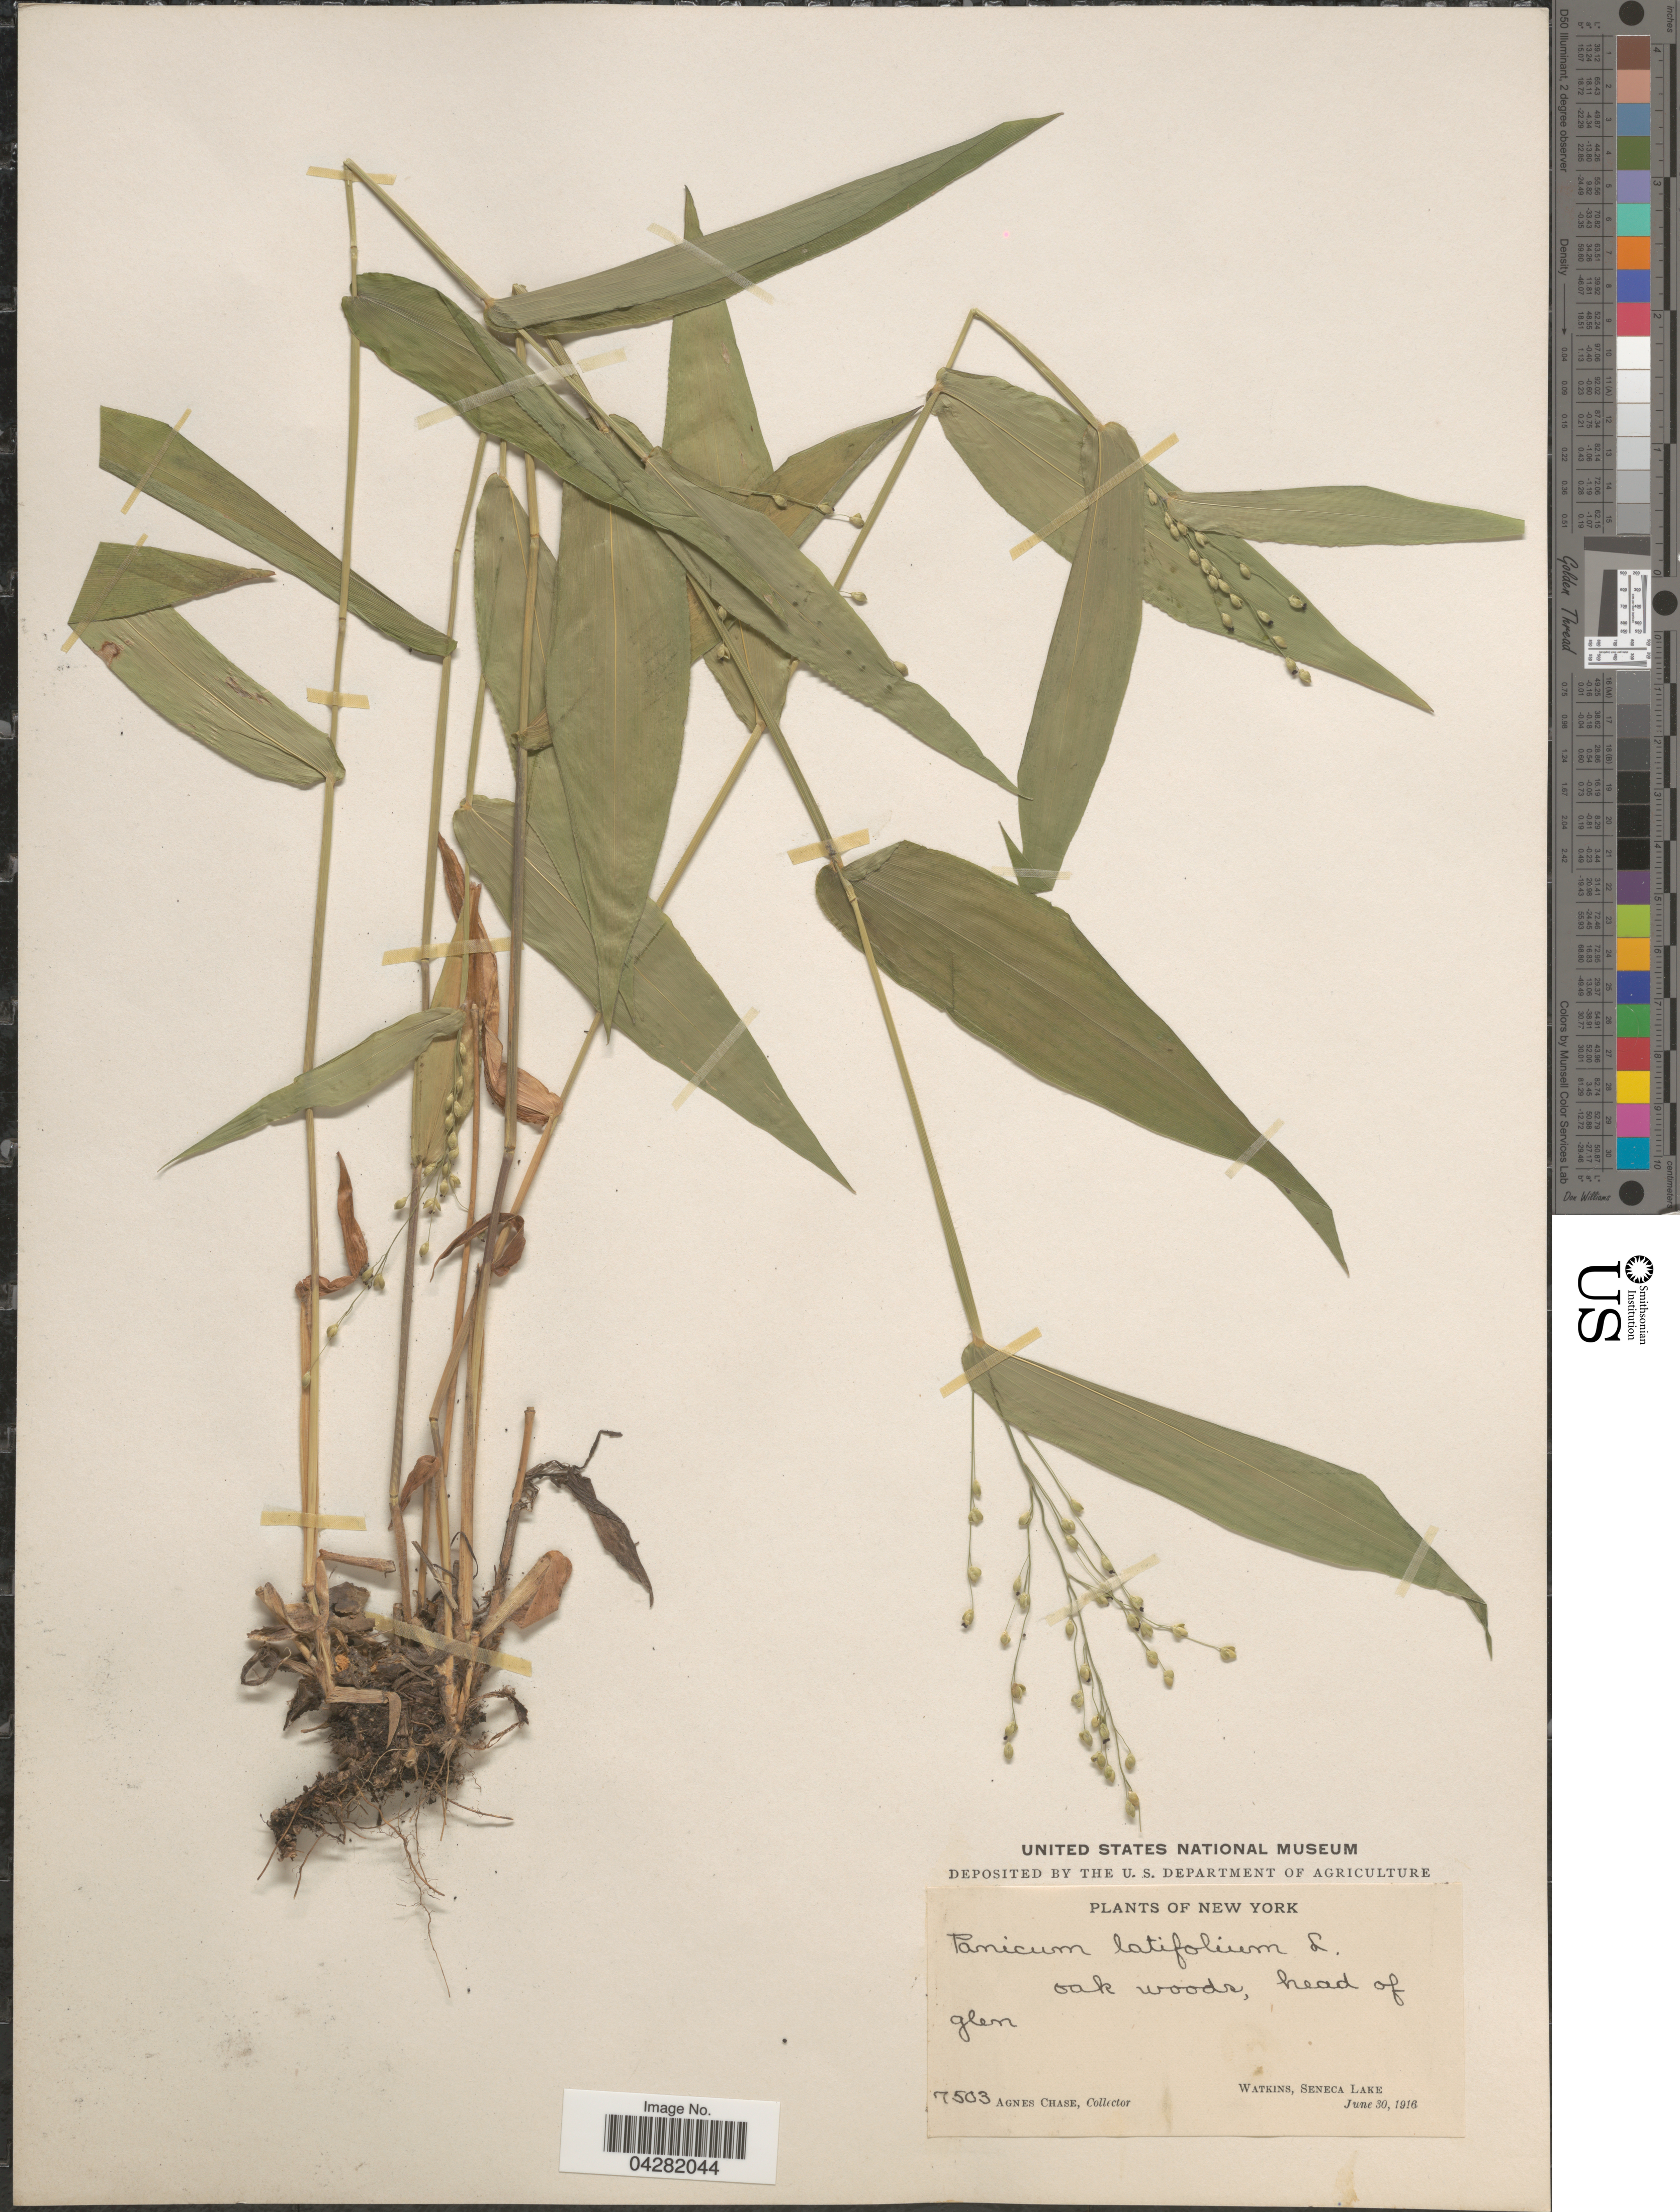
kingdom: Plantae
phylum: Tracheophyta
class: Liliopsida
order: Poales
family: Poaceae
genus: Dichanthelium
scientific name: Dichanthelium latifolium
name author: (L.) Harvill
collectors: A. Chase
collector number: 7503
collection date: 1916-06-30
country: United States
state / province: New York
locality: Head of glen. Watkins, Seneca Lake.